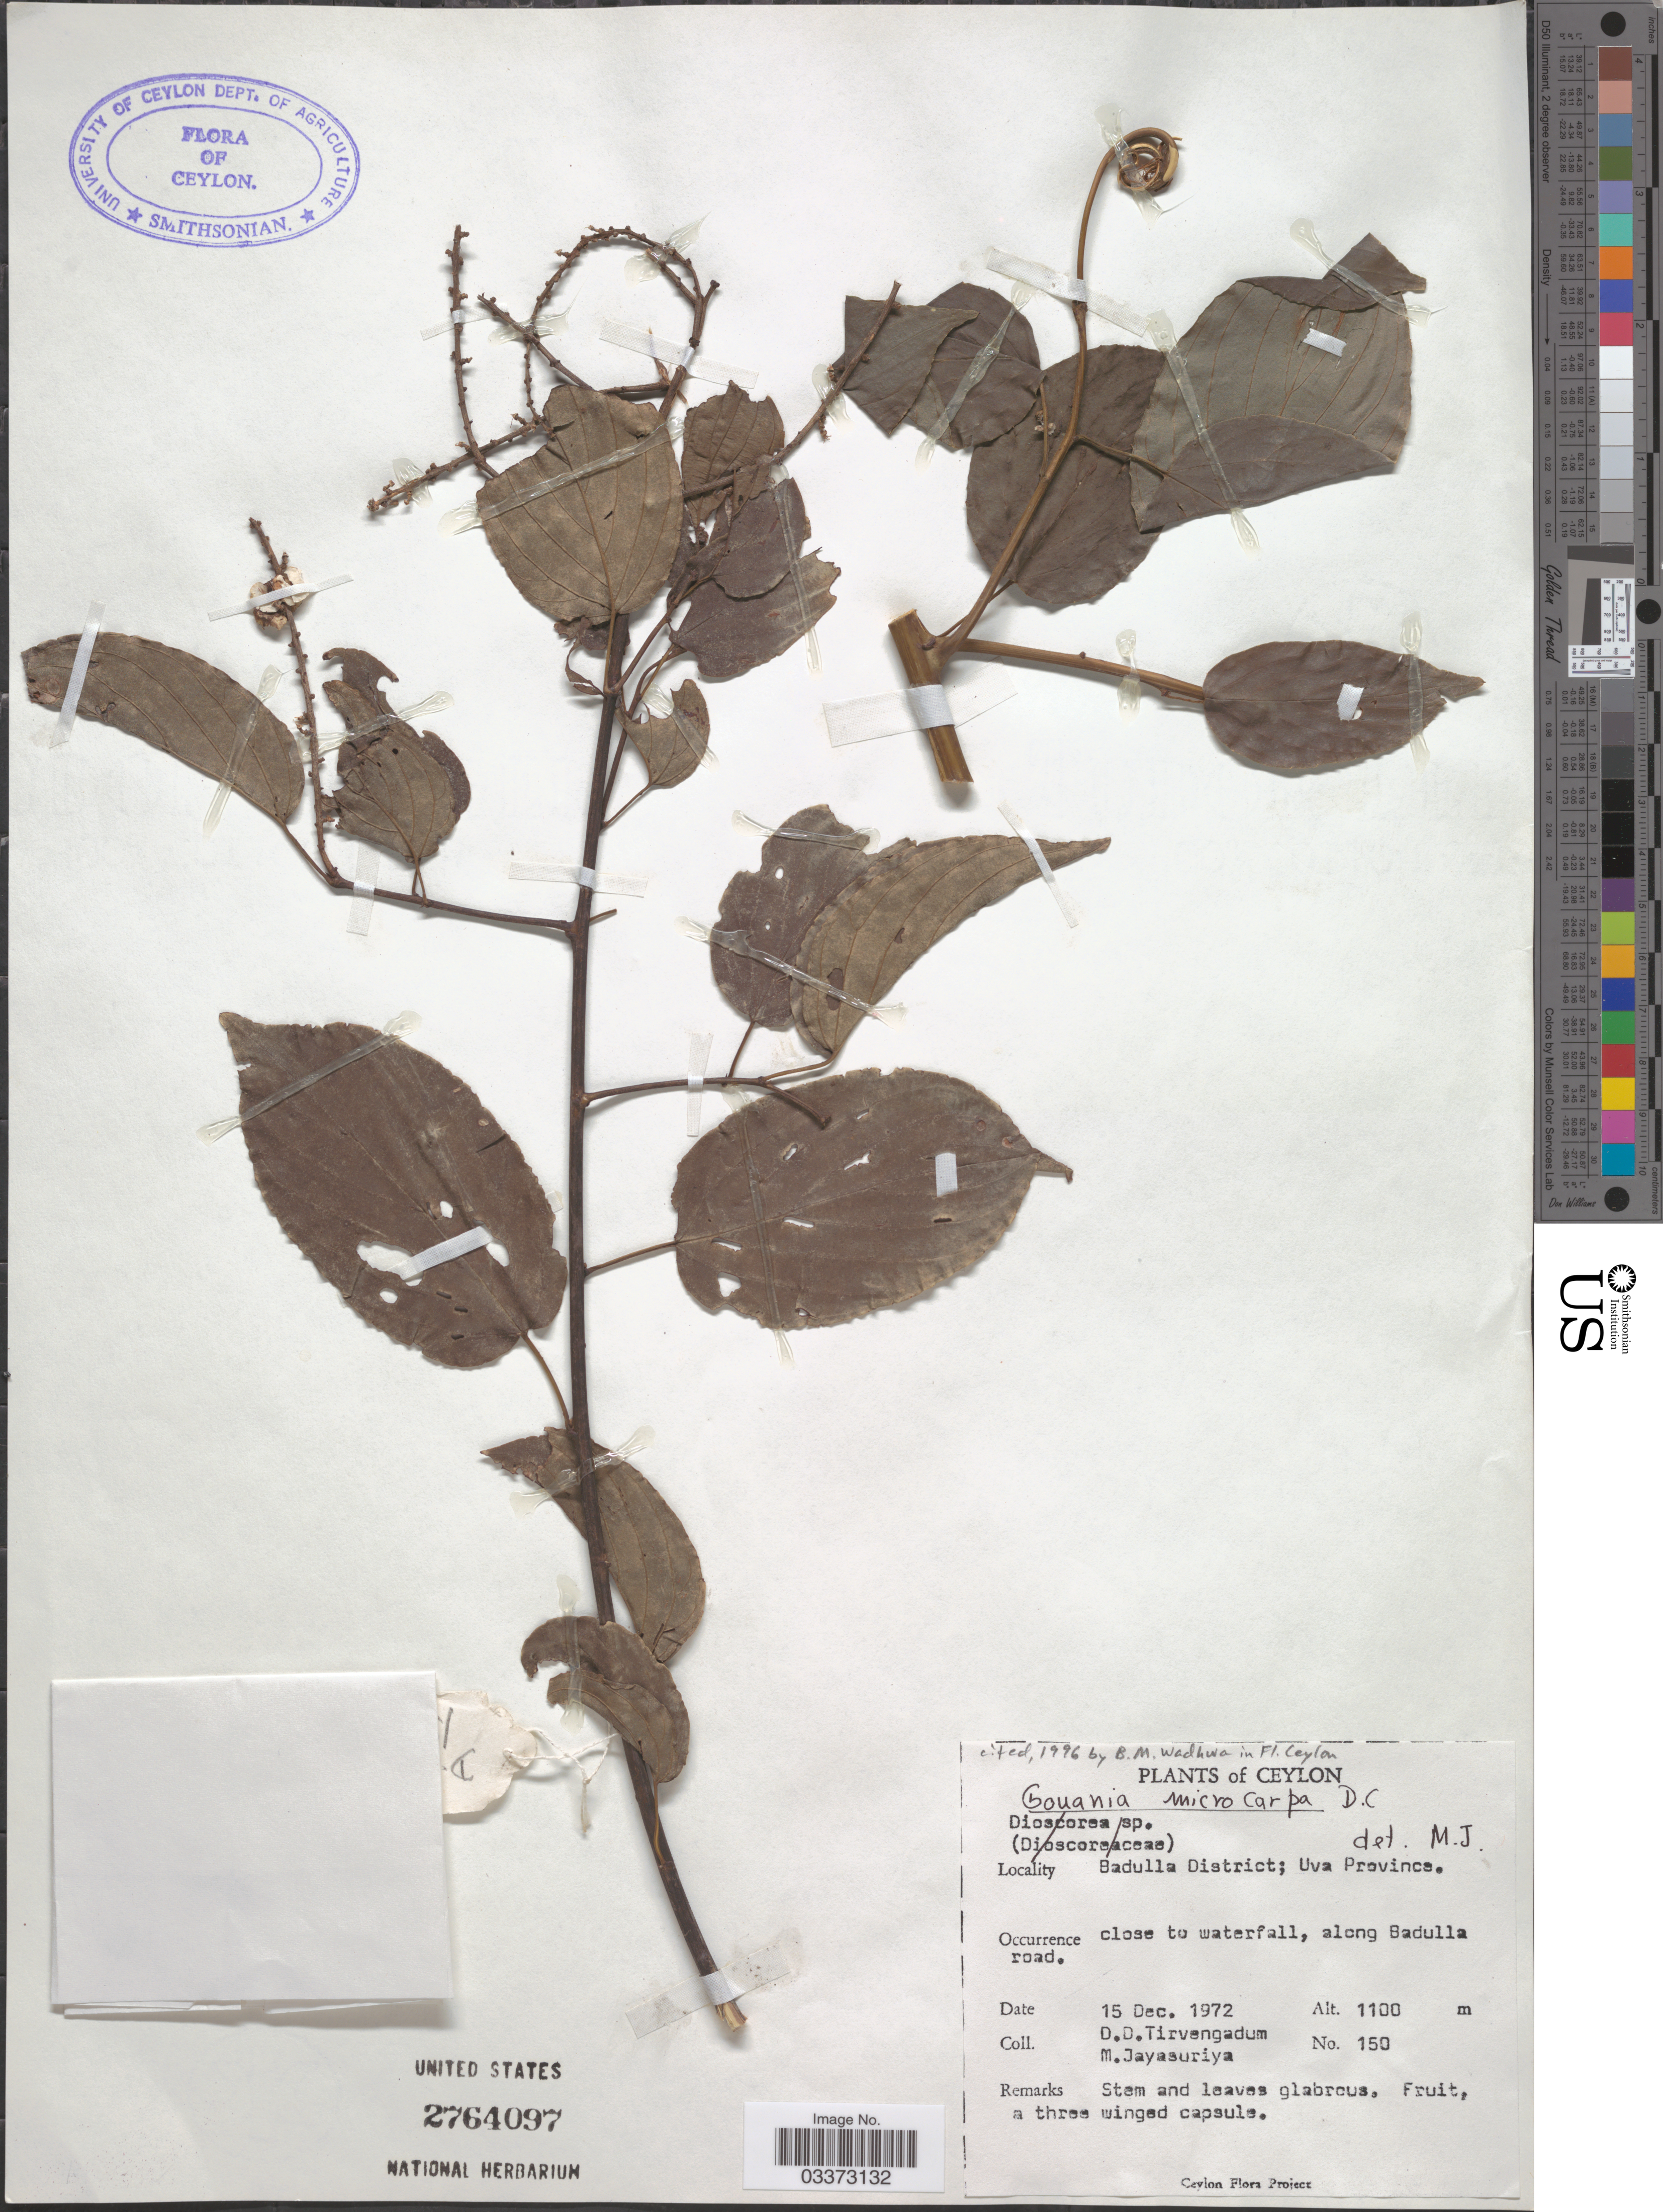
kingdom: Plantae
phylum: Tracheophyta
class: Magnoliopsida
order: Rosales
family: Rhamnaceae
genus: Gouania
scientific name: Gouania microcarpa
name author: DC.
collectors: D. Tirvengadum & M. Jayasuriya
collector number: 150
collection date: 1972-12-15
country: Sri Lanka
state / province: Uva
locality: Ceylon. Badulla District. Close to waterfall, along Badulla road.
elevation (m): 1100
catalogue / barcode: US 2764097